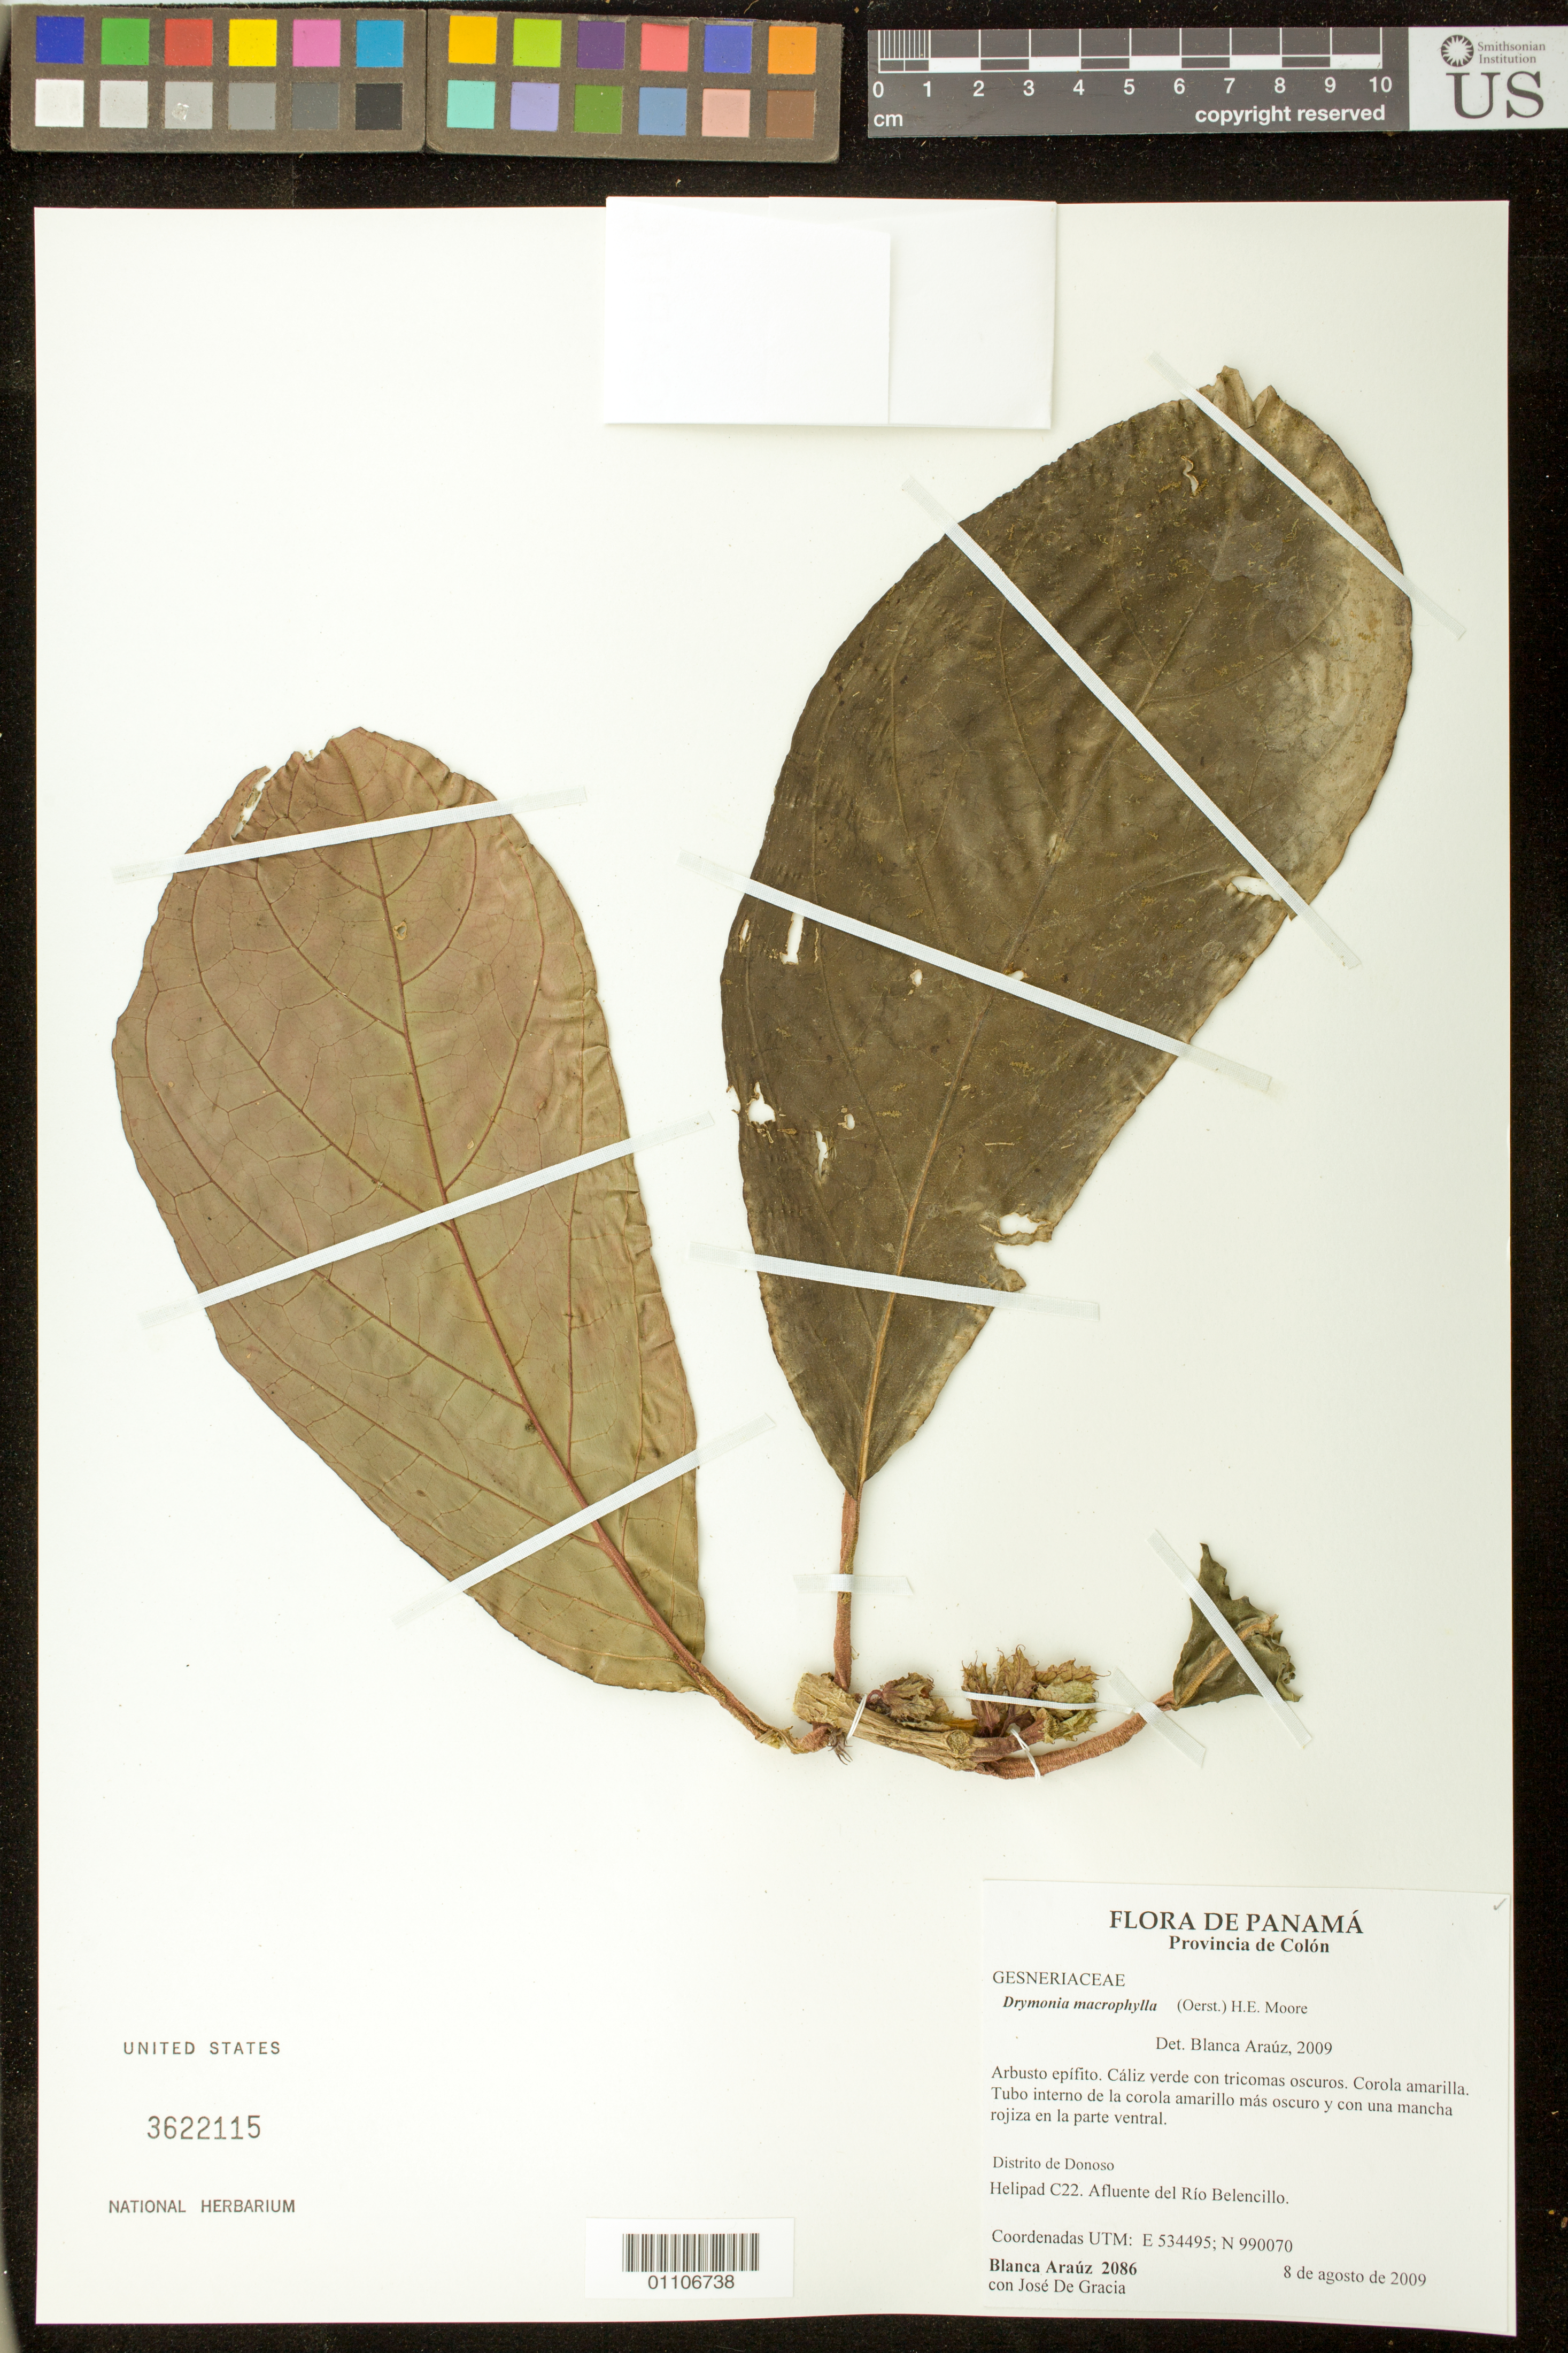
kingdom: Plantae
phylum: Tracheophyta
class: Magnoliopsida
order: Lamiales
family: Gesneriaceae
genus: Drymonia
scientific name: Drymonia macrophylla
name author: (Oerst.) H.E. Moore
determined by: Araúz, B.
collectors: B. Araúz & J. De Gracia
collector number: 2086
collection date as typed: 08 Aug 2009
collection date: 2009-08-08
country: Panama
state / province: Colón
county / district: Donoso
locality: Distrito de Donoso: Helipad C22. Afluente del Rio Belencillo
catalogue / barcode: US 3622115